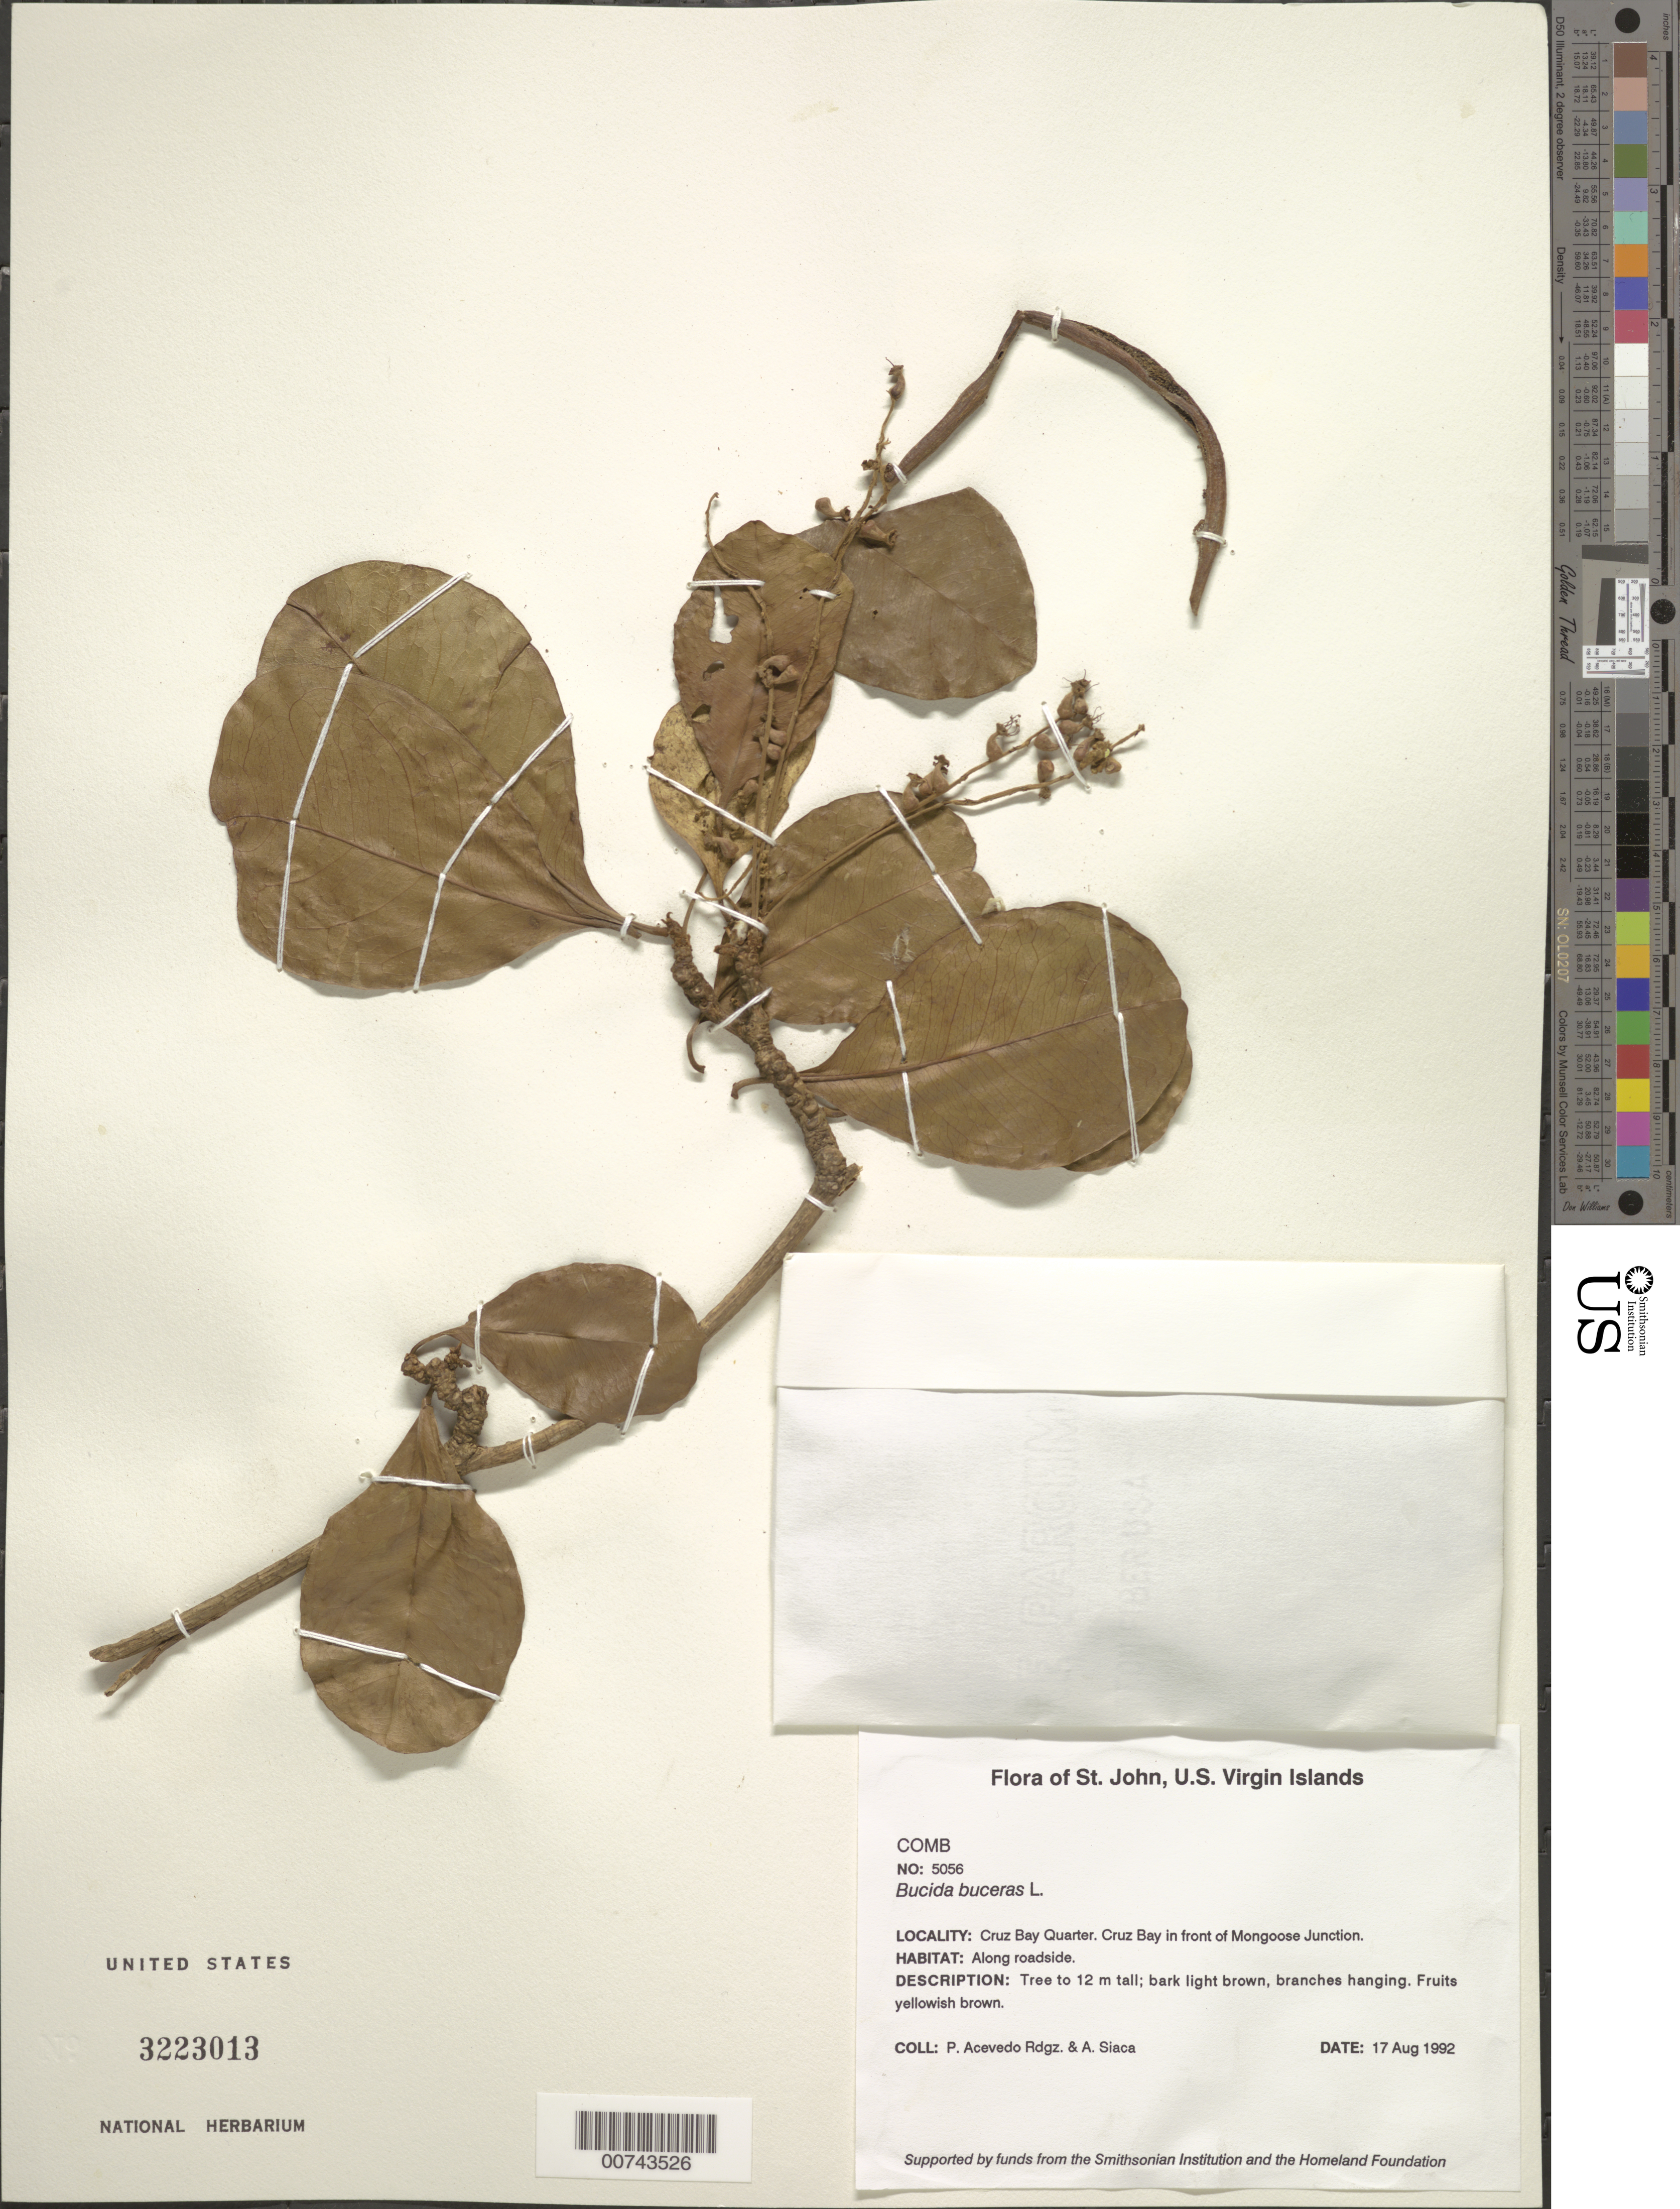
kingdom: Plantae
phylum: Tracheophyta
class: Magnoliopsida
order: Myrtales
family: Combretaceae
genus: Terminalia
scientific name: Terminalia buceras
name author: (L.) C. Wright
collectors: P. Acevedo-Rodr. & A. Siaca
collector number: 5056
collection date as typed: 17 Aug 1992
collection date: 1992-08-17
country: U.S. Virgin Islands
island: St. John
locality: Cruz Bay Quarter. Cruz Bay in front of Mongoose Junction.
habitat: Along roadside.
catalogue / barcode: US 3223013